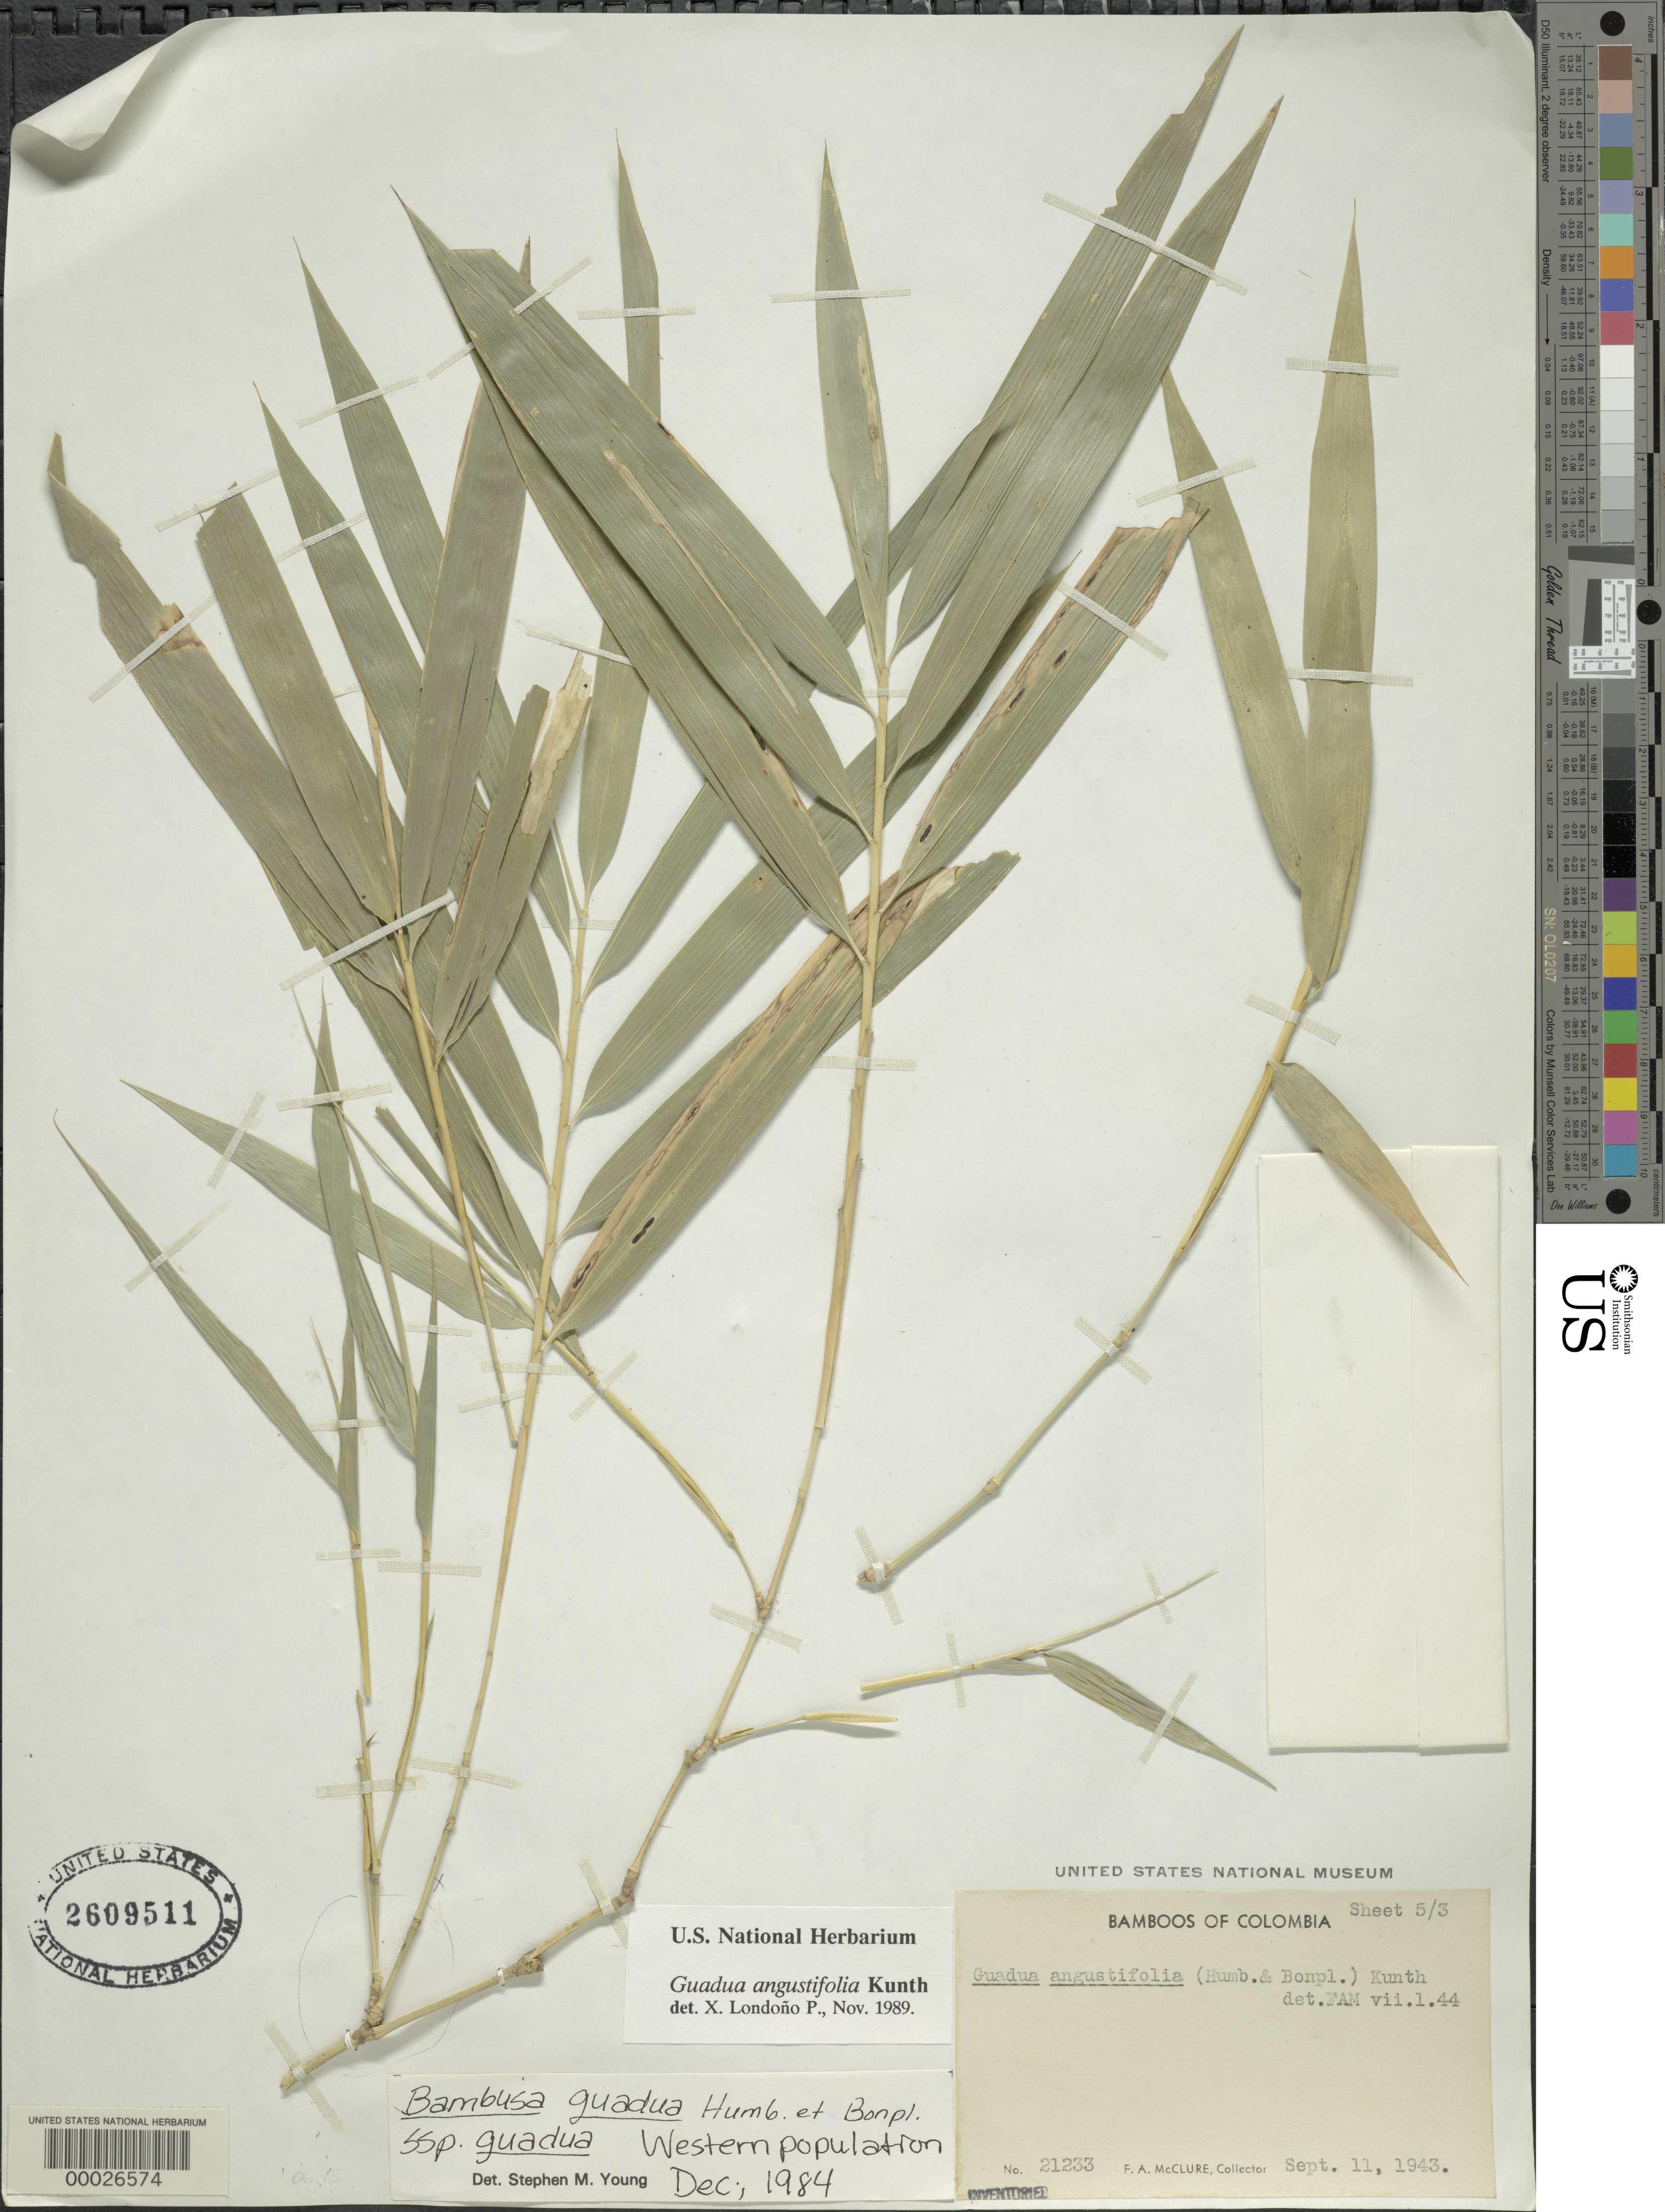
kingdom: Plantae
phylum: Tracheophyta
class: Liliopsida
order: Poales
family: Poaceae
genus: Guadua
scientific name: Guadua angustifolia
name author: Kunth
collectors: F. A. McClure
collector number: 21233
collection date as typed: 11 Sep 1943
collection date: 1943-09-11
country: Colombia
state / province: Cauca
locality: Hacienda Miranda, Palmira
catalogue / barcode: US 2609511